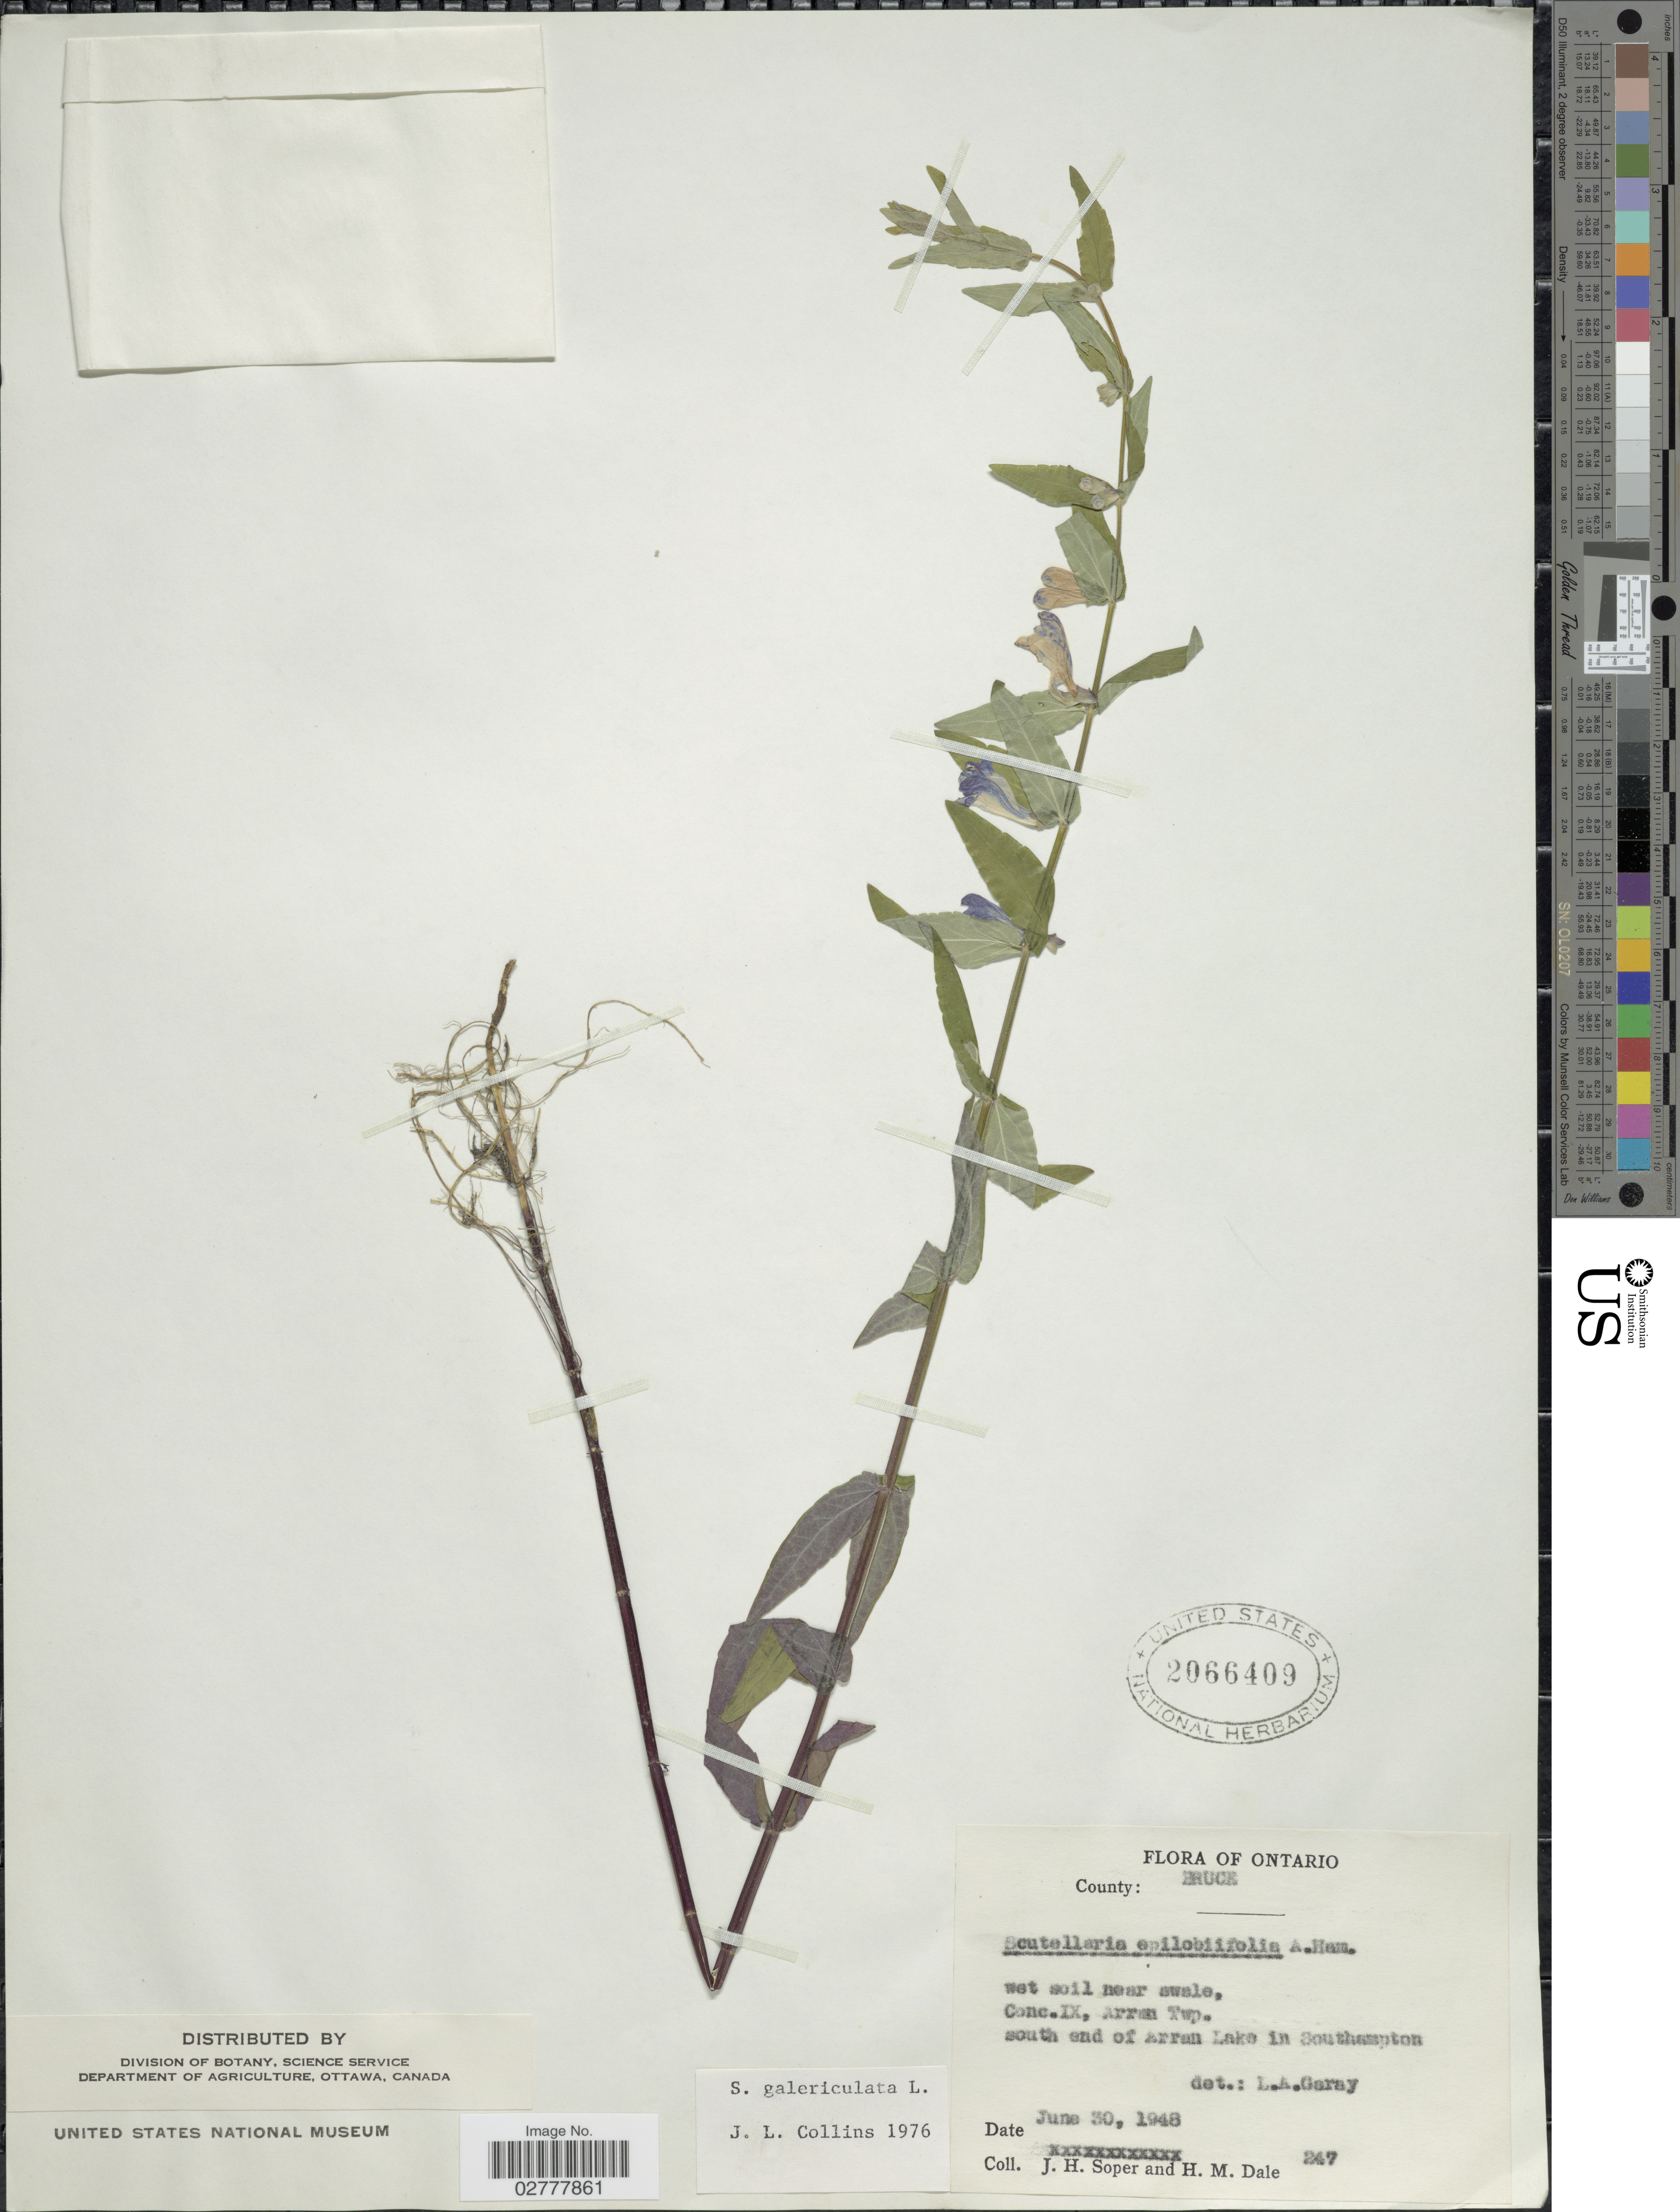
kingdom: Plantae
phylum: Tracheophyta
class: Magnoliopsida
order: Lamiales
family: Lamiaceae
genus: Scutellaria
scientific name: Scutellaria galericulata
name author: L.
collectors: J. H. Soper & H. M. Dale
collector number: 247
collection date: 1948-06-30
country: Canada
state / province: Ontario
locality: County: Bruce. Conc. IX, Arran Twp. south end of Arran Lake in Southampton.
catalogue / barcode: US 2066409